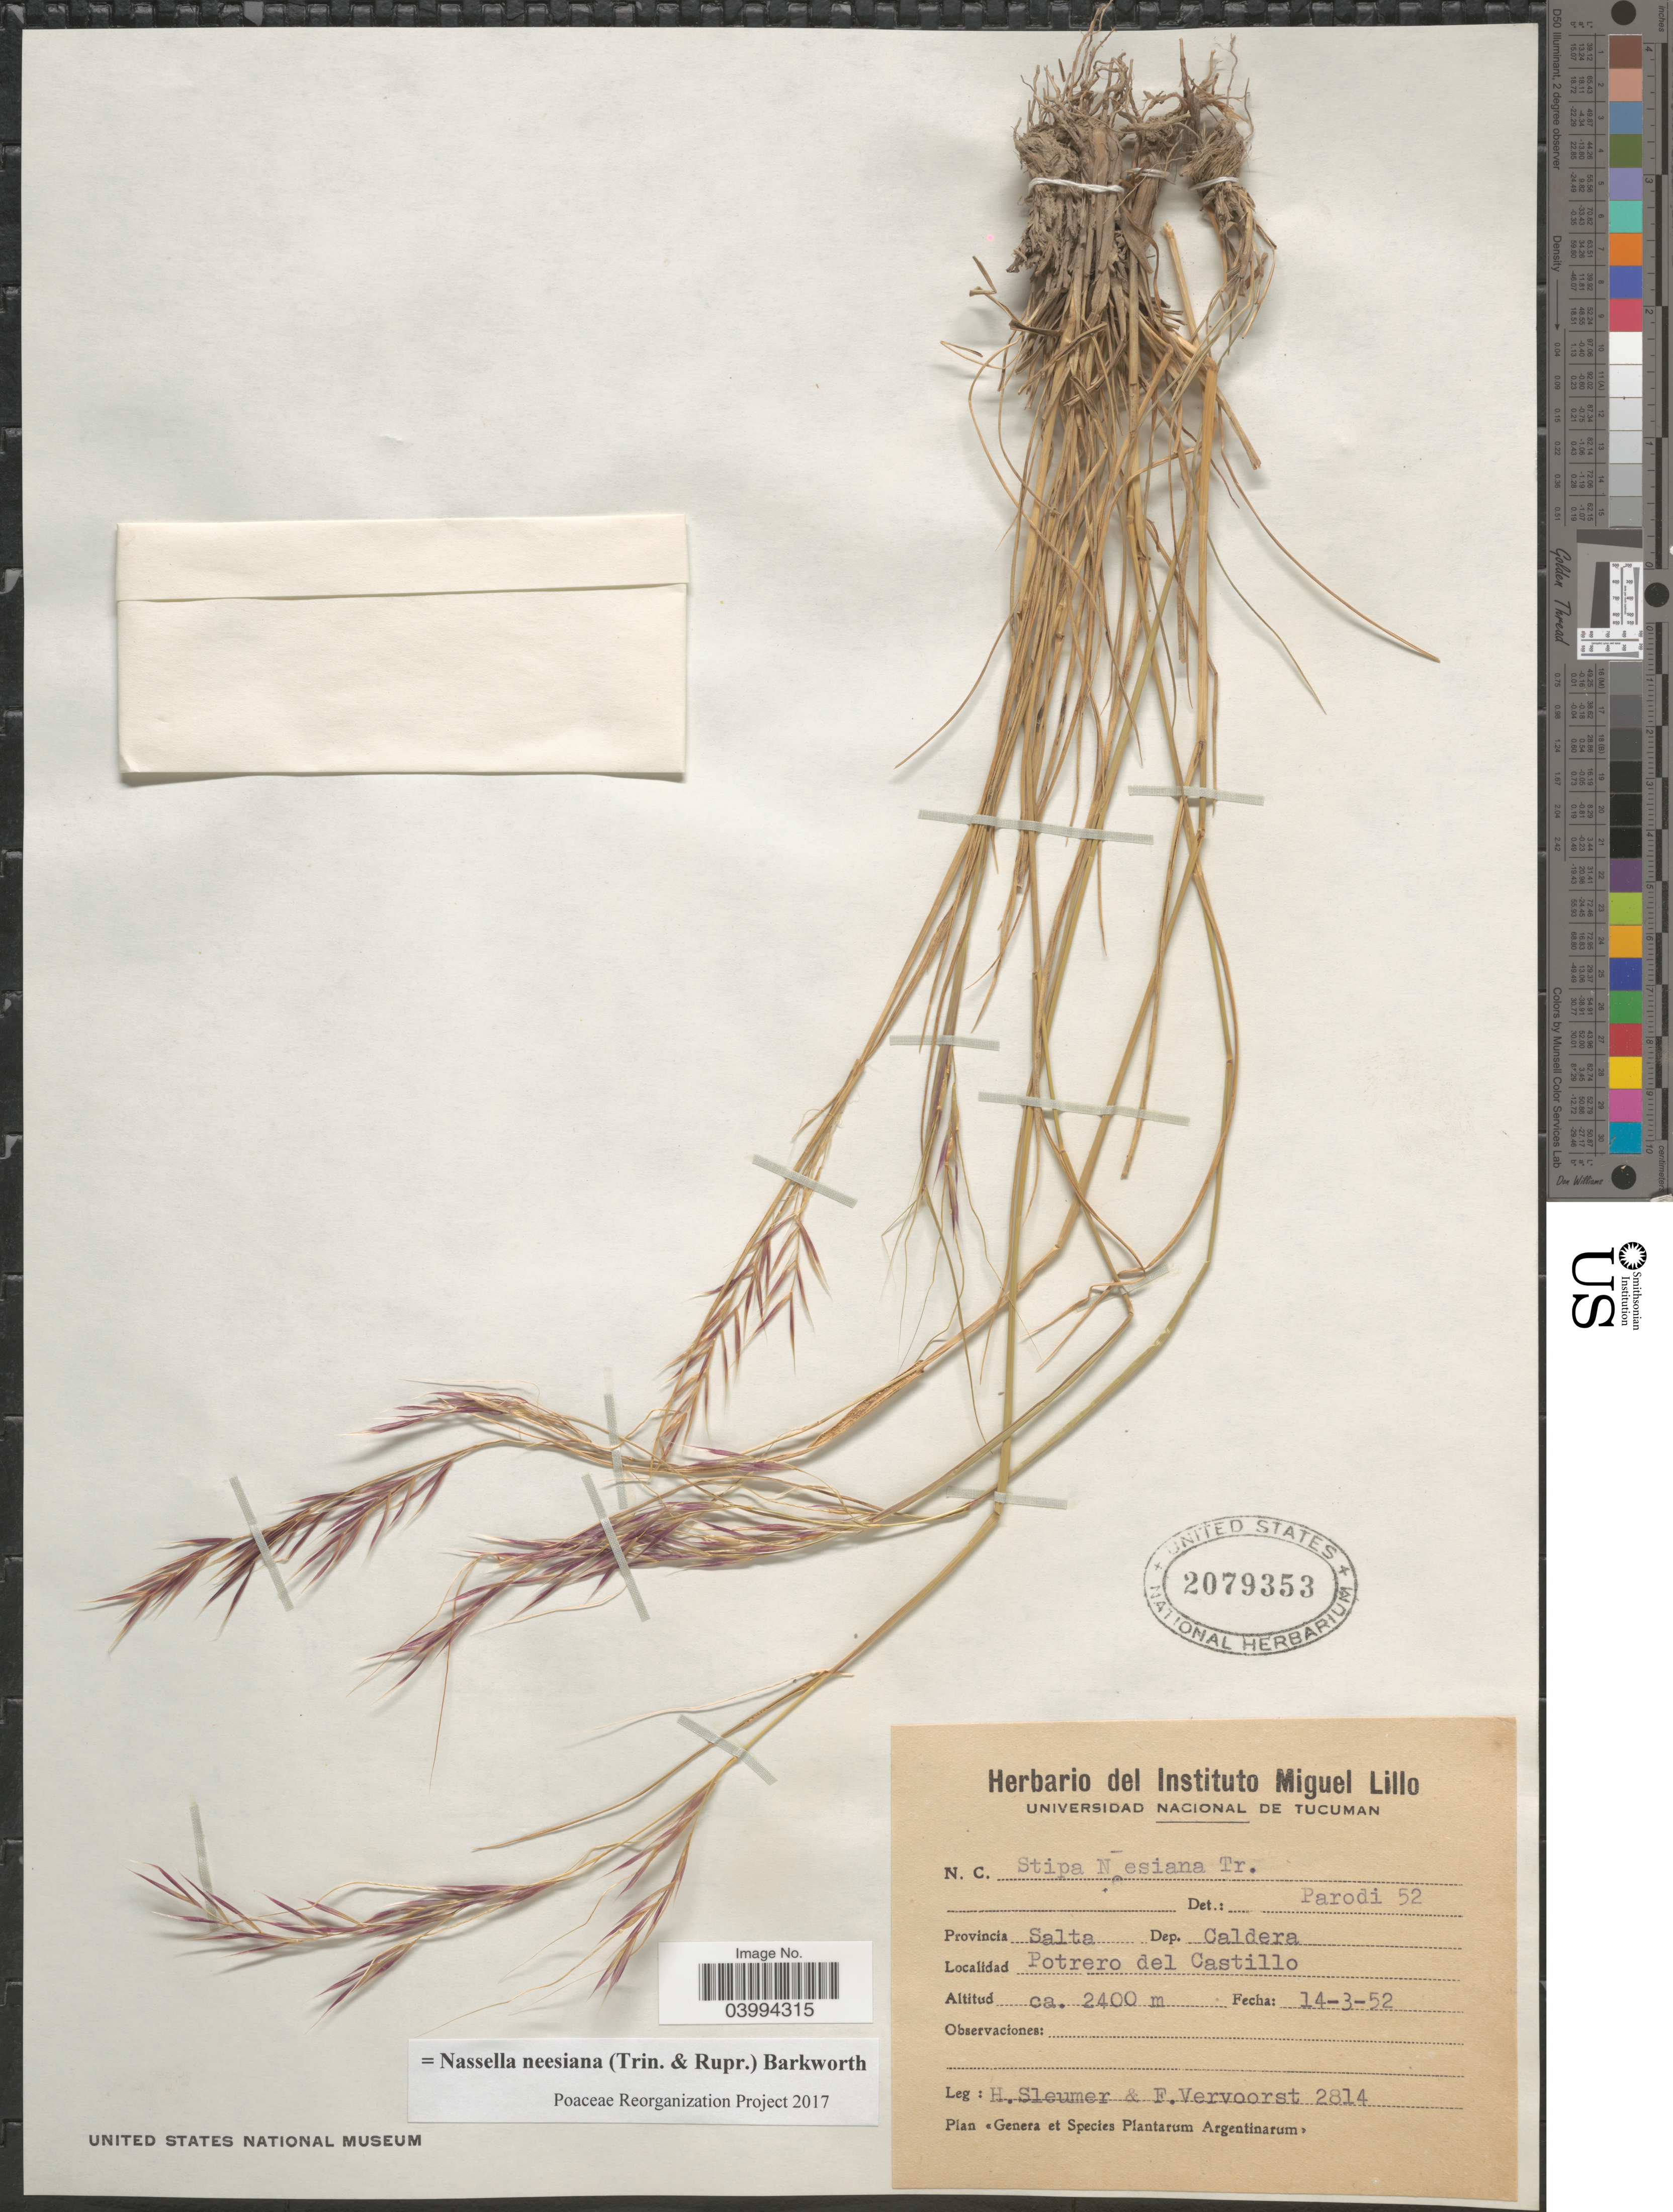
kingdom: Plantae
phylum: Tracheophyta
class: Liliopsida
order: Poales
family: Poaceae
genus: Nassella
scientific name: Nassella neesiana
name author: (Trin. & Rupr.) Barkworth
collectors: H. O. Sleumer & F. Vervoorst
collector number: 2814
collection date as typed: Transcribed d/m/y: 14/3/52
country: Argentina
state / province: Salta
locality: Dep. Caldera. Potrero del Castillo.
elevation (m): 2400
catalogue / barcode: US 2079353